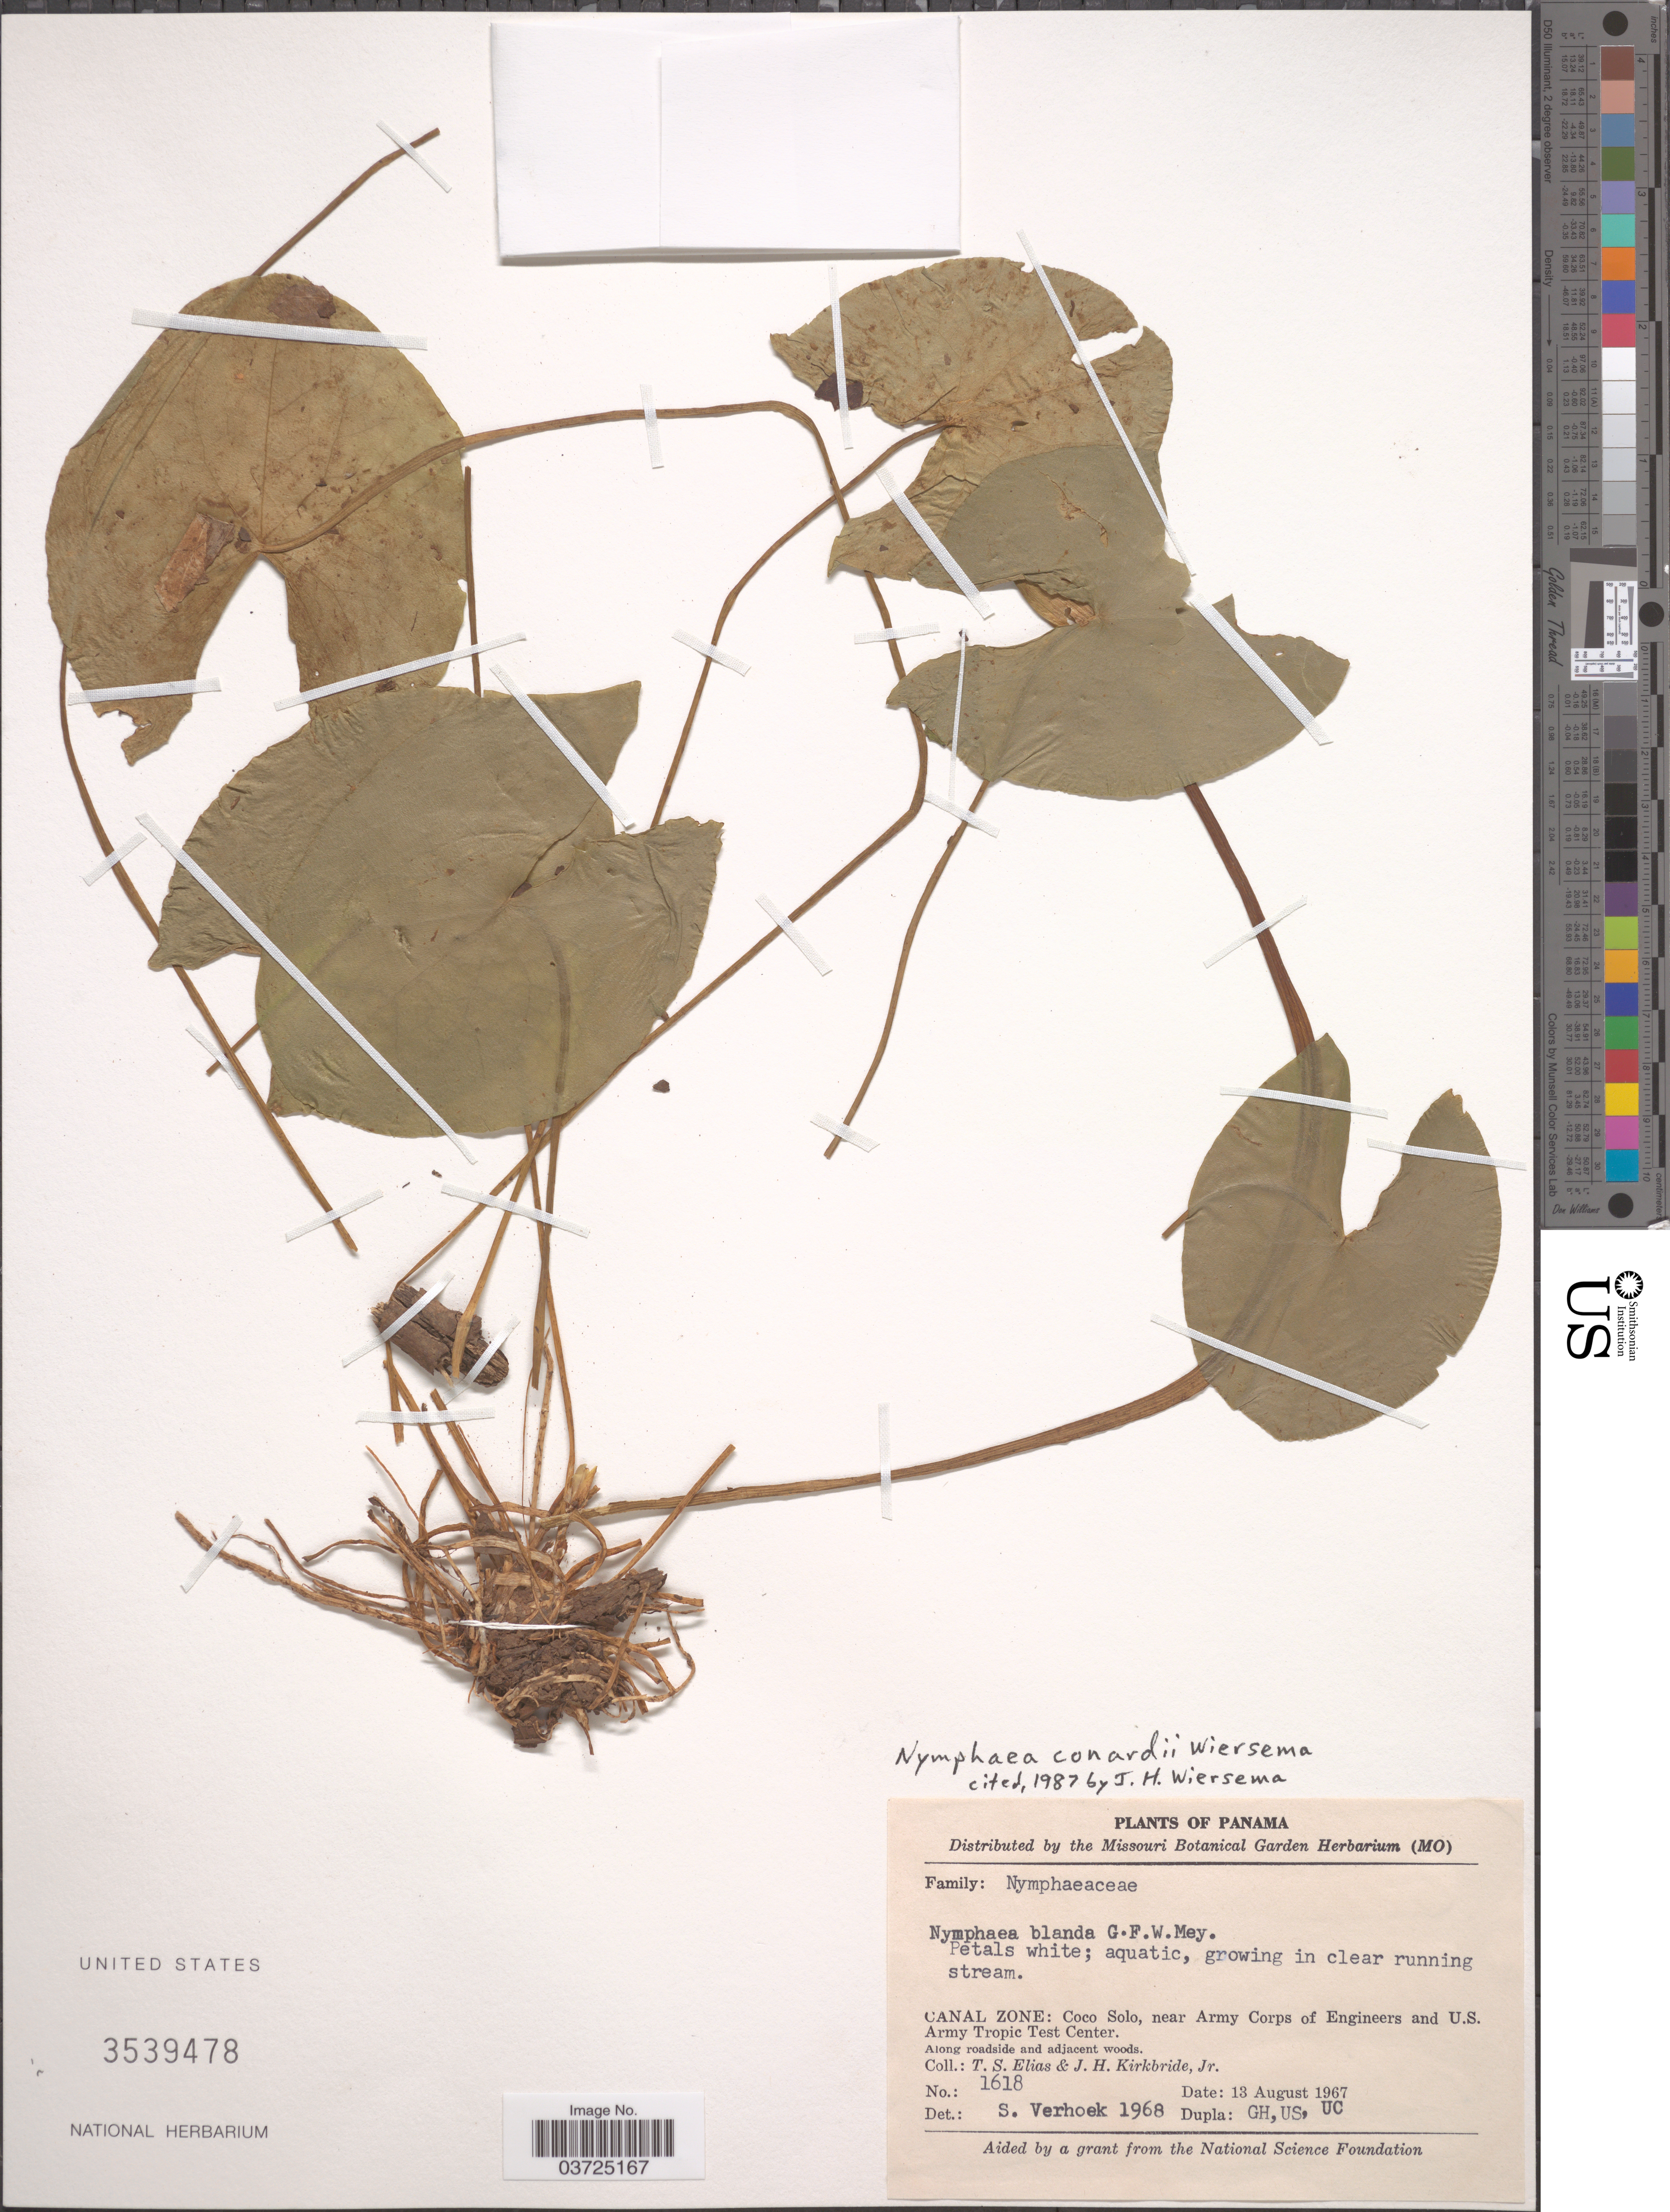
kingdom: Plantae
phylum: Tracheophyta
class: Magnoliopsida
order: Nymphaeales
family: Nymphaeaceae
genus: Nymphaea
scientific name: Nymphaea conardii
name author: Wiersema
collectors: T. S. Elias & J. H. Kirkbride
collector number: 1618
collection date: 1967-08-13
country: Panama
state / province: Colón / Panamá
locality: Canal Zone: Coco Solo, near Army Corps of Engineers and U.S. Army Tropic Test Center.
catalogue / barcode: US 3539478